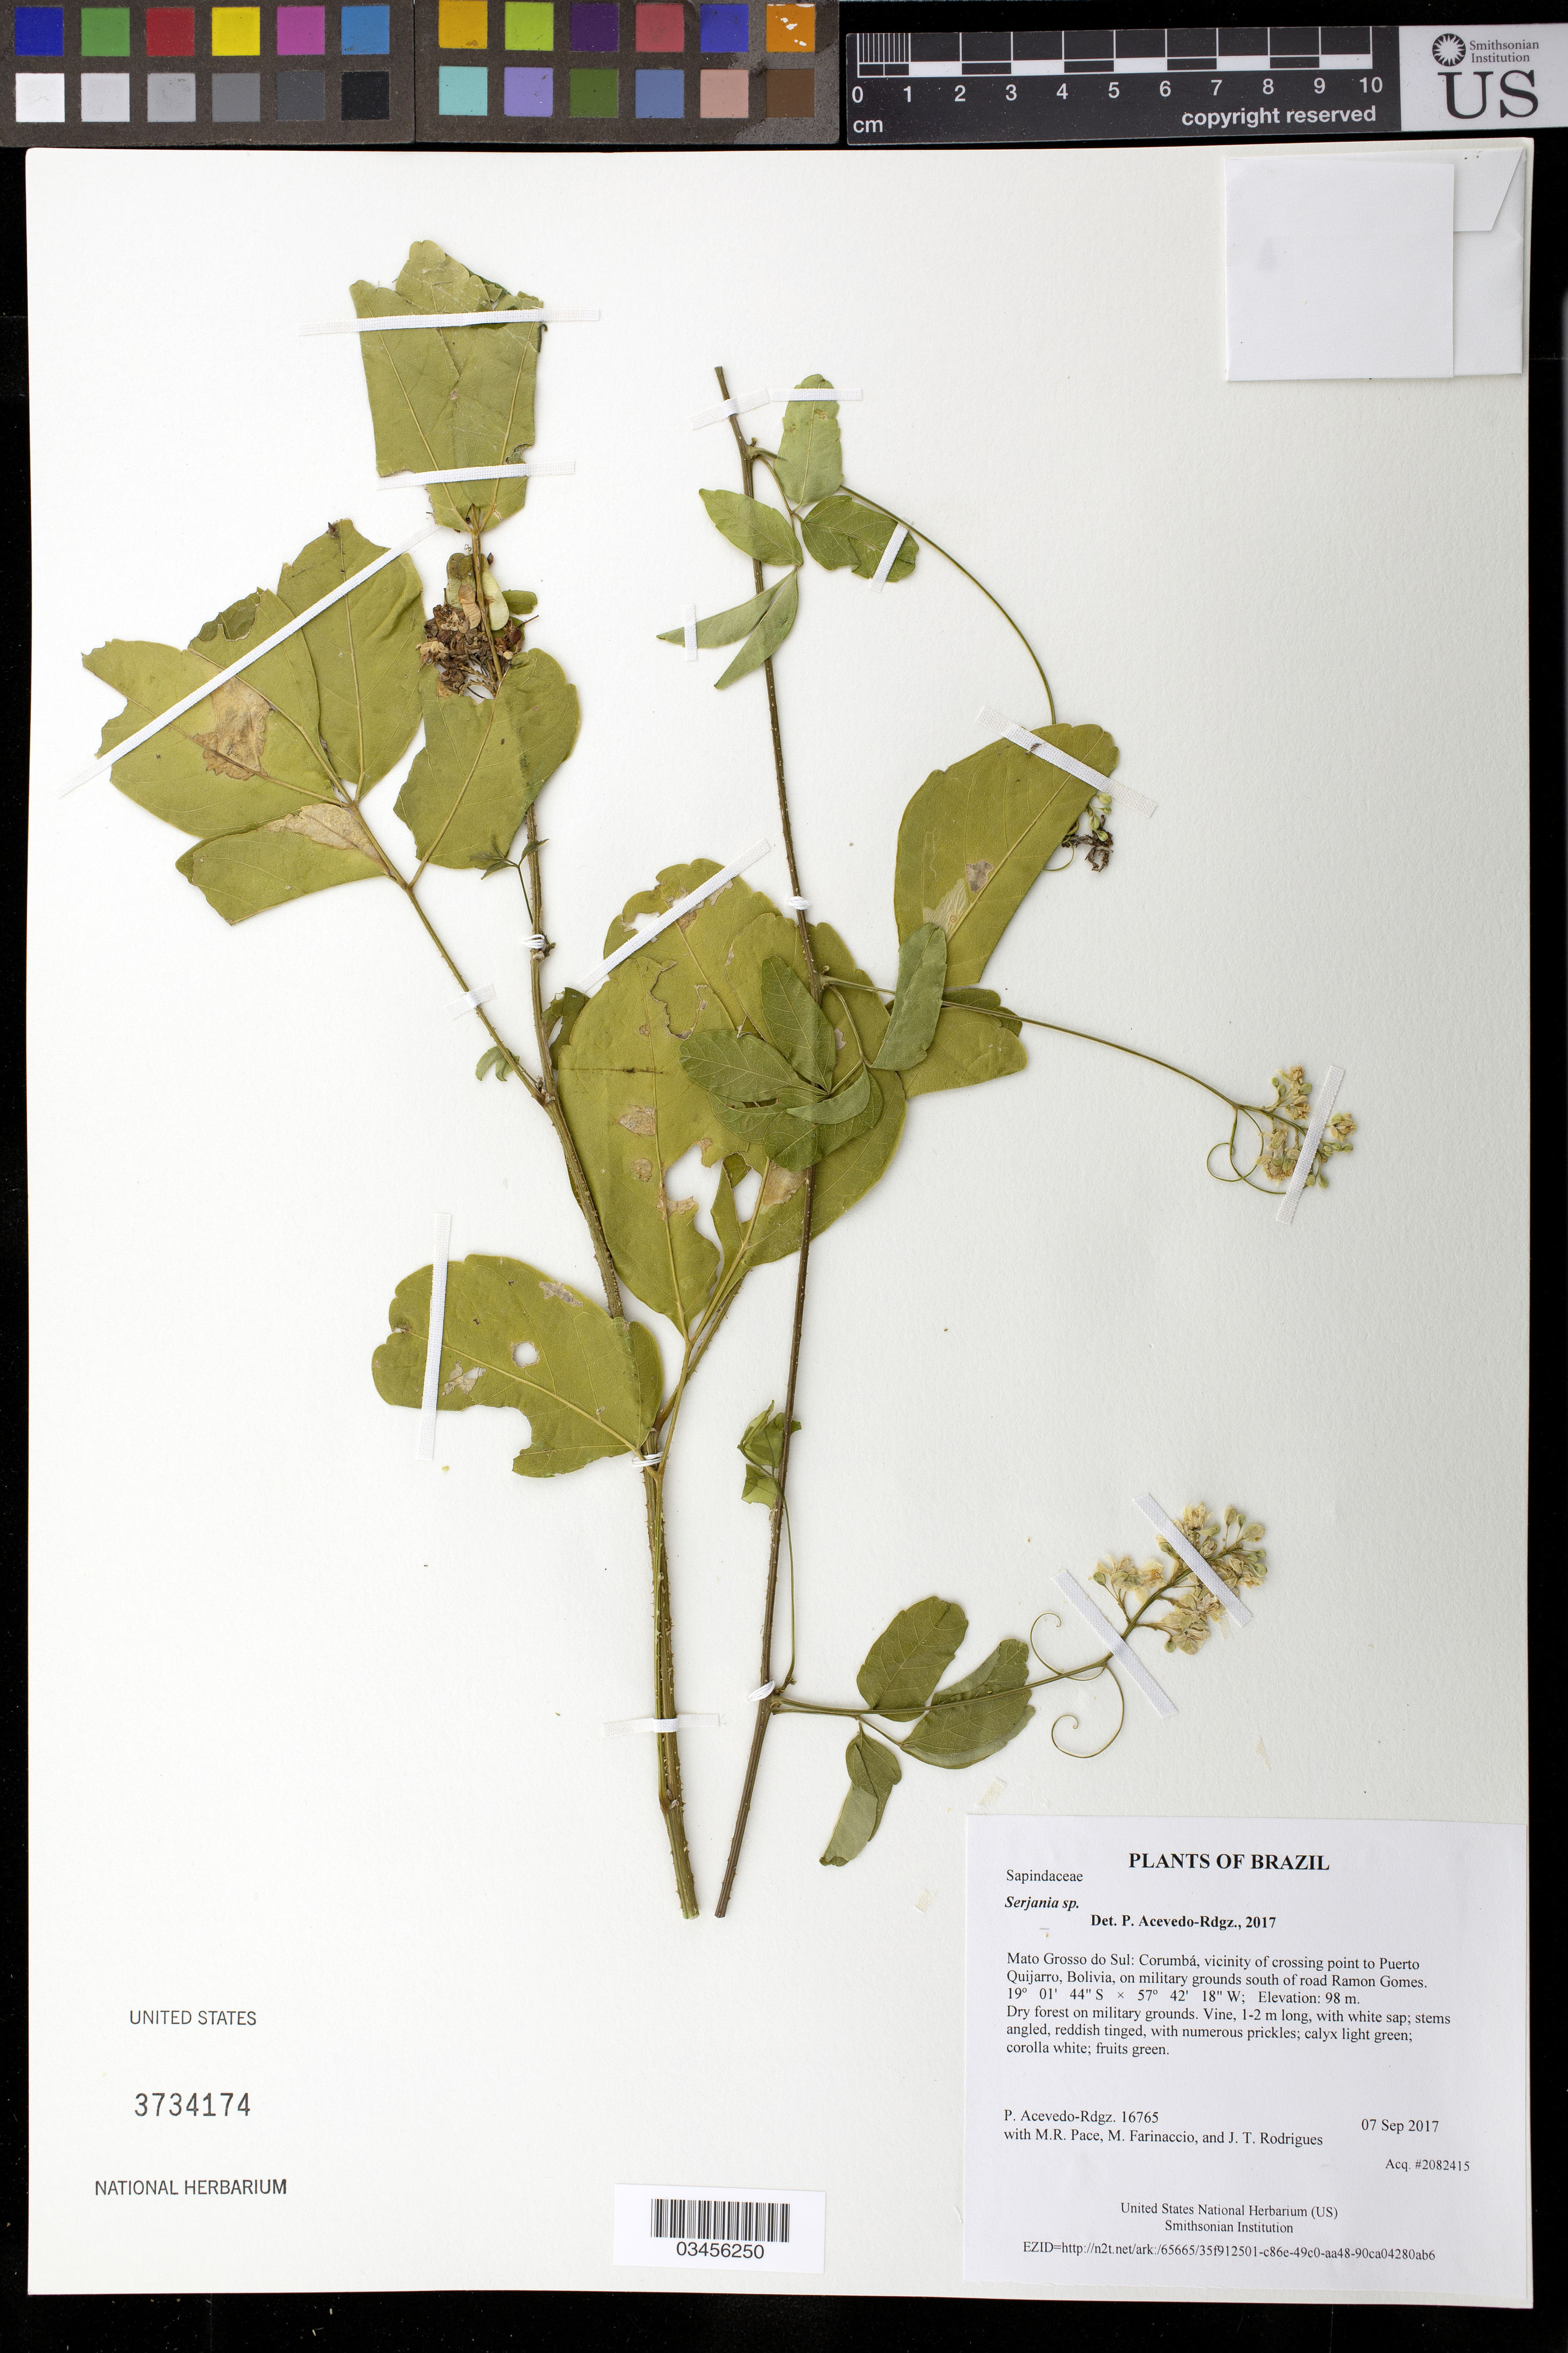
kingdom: Plantae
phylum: Tracheophyta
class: Magnoliopsida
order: Sapindales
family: Sapindaceae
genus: Serjania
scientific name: Serjania aculeata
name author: Radlk.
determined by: Acevedo-Rodríguez, P., (BOT), Smithsonian Institution - National Museum of Natural History (UNITED STATES)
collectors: P. Acevedo-Rodr., M. R. Pace, M. Farinaccio & J. T. Rodrigues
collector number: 16765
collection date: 2017-09-07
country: Brazil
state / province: Mato Grosso do Sul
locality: Corumbá, vicinity of crossing point to Puerto Quijarro, Bolivia, on military grounds south of road Ramon Gomes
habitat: Dry forest on military grounds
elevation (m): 98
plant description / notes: US, RB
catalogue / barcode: US 3734174